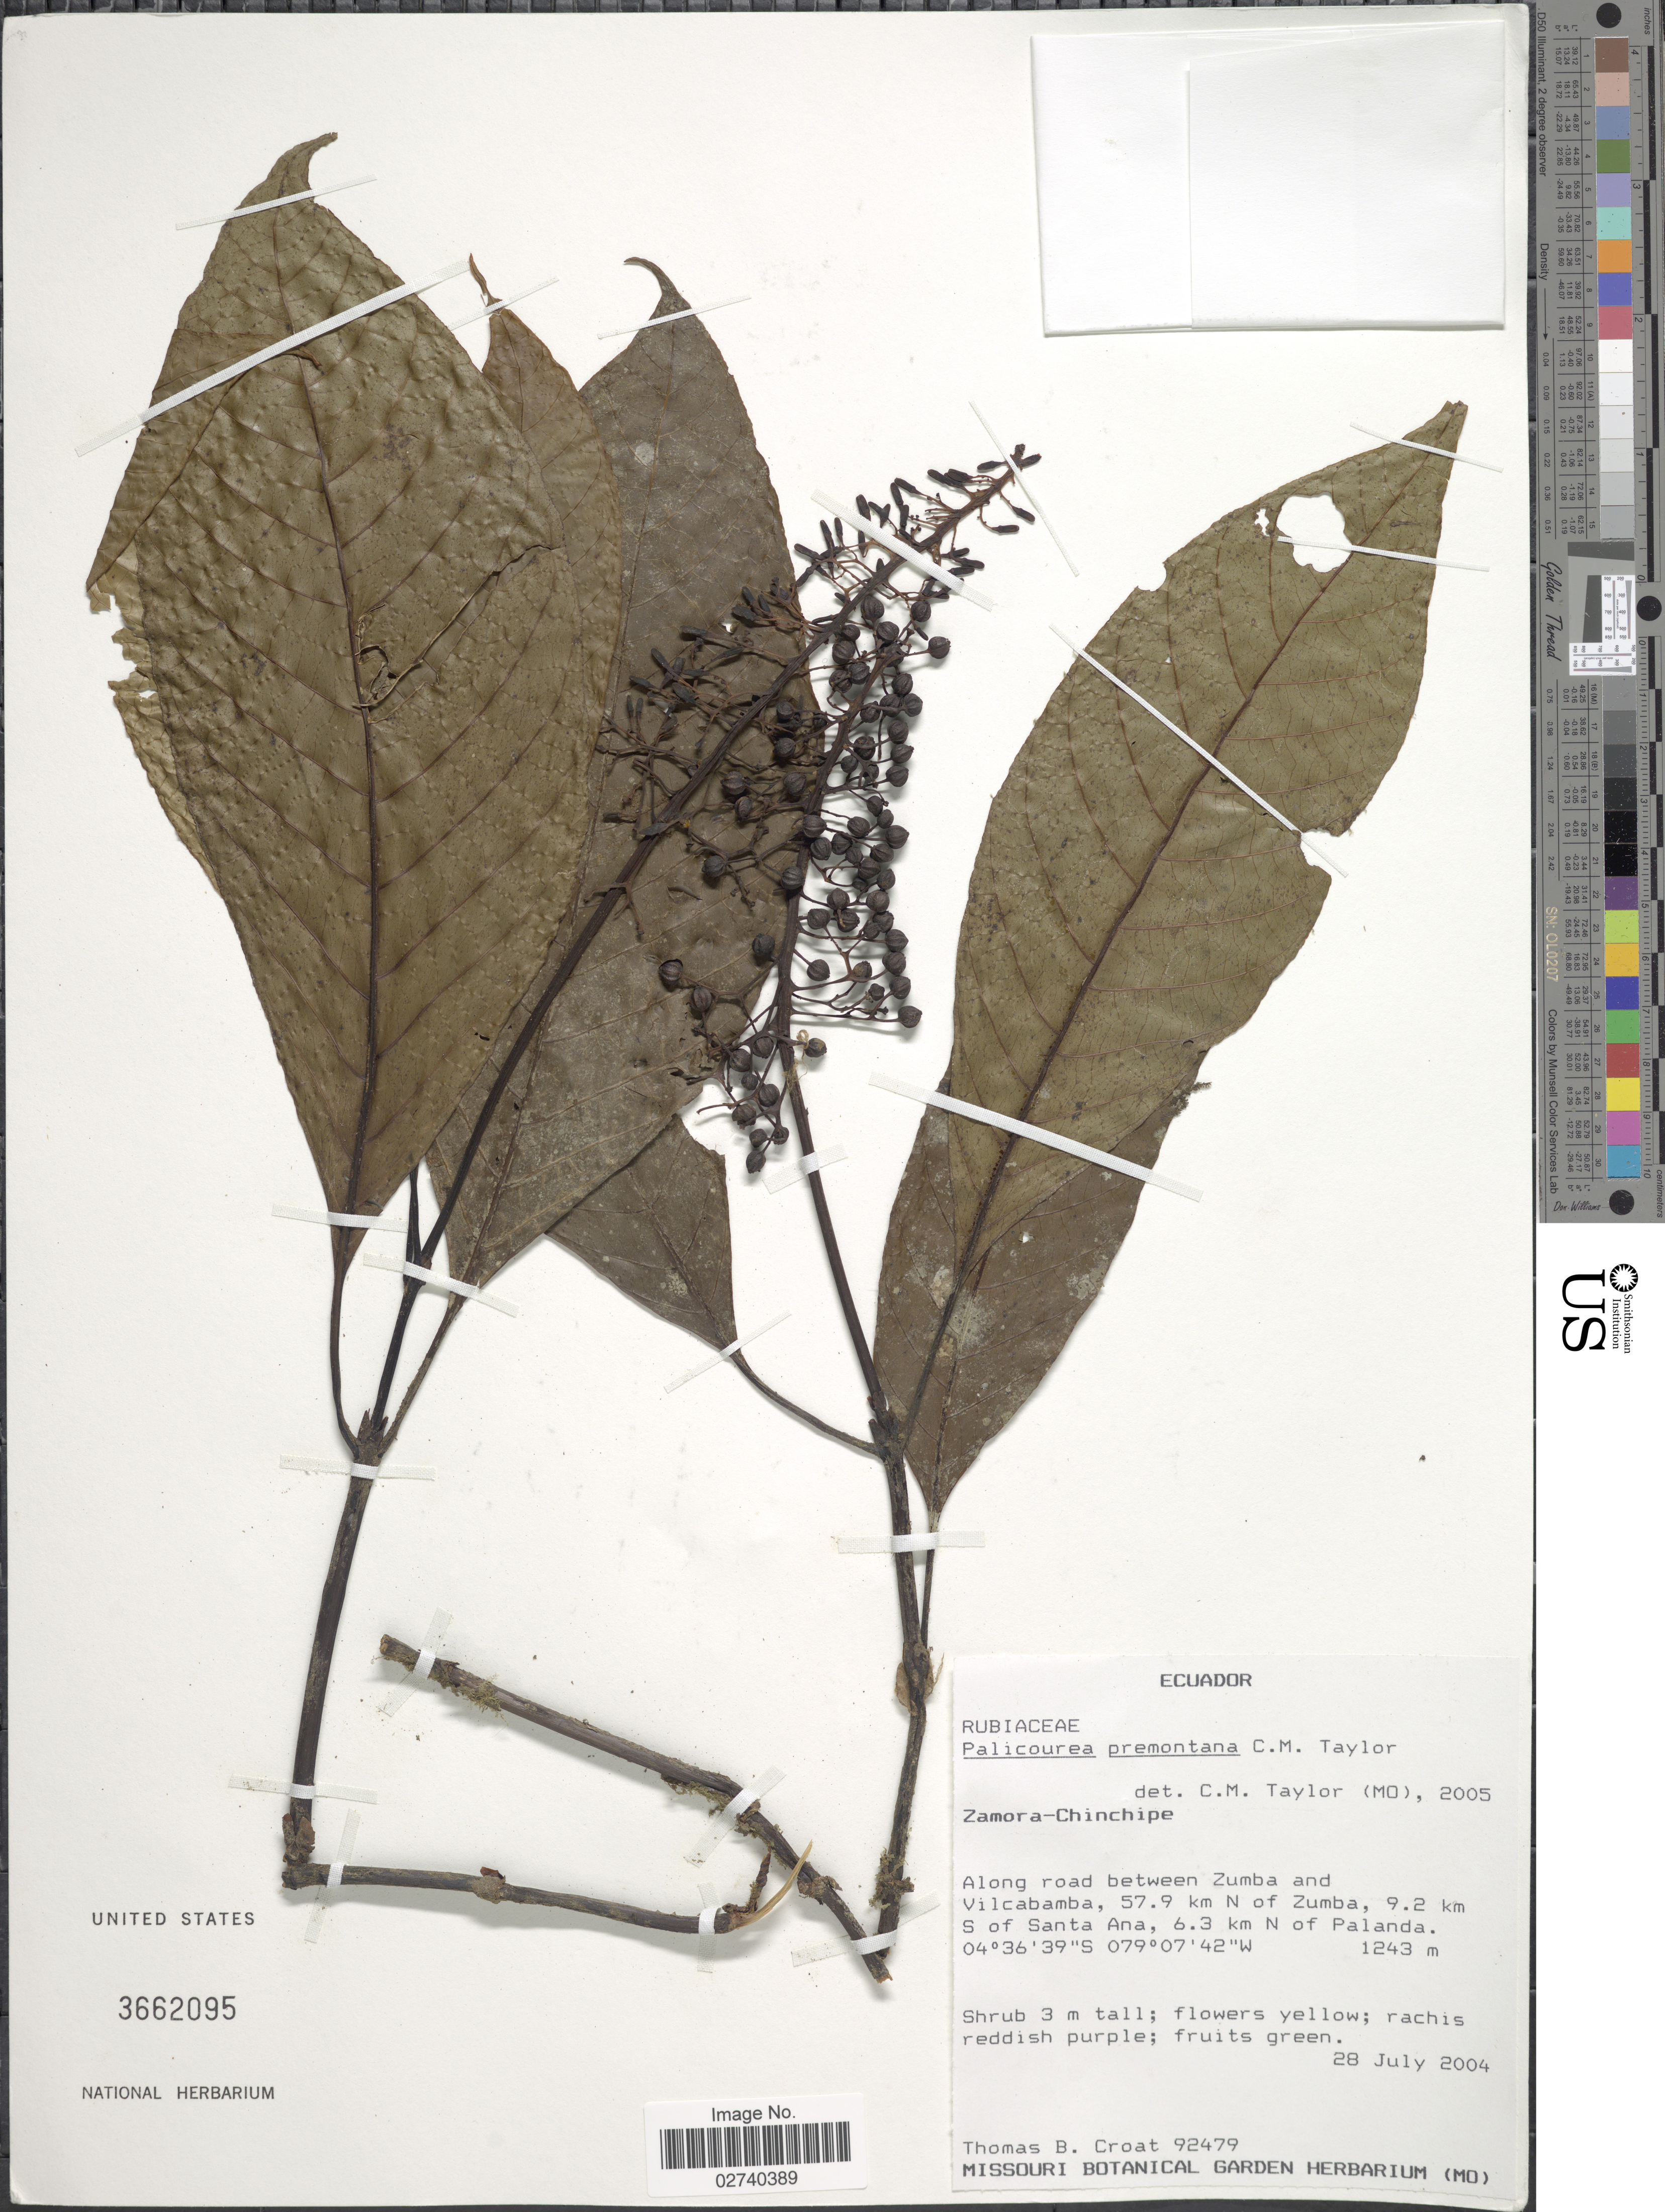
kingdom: Plantae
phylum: Tracheophyta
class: Magnoliopsida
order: Gentianales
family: Rubiaceae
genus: Palicourea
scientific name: Palicourea premontana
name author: C.M. Taylor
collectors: T. B. Croat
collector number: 92479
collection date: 2004-07-28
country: Ecuador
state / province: Zamora-Chinchipe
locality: Along road between Zumba and Vilcabamba, 57.9 km N of Zumba, 9.2 km S of Santa Ana, 6.3 km N of Palanda.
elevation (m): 1243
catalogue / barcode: US 3662095